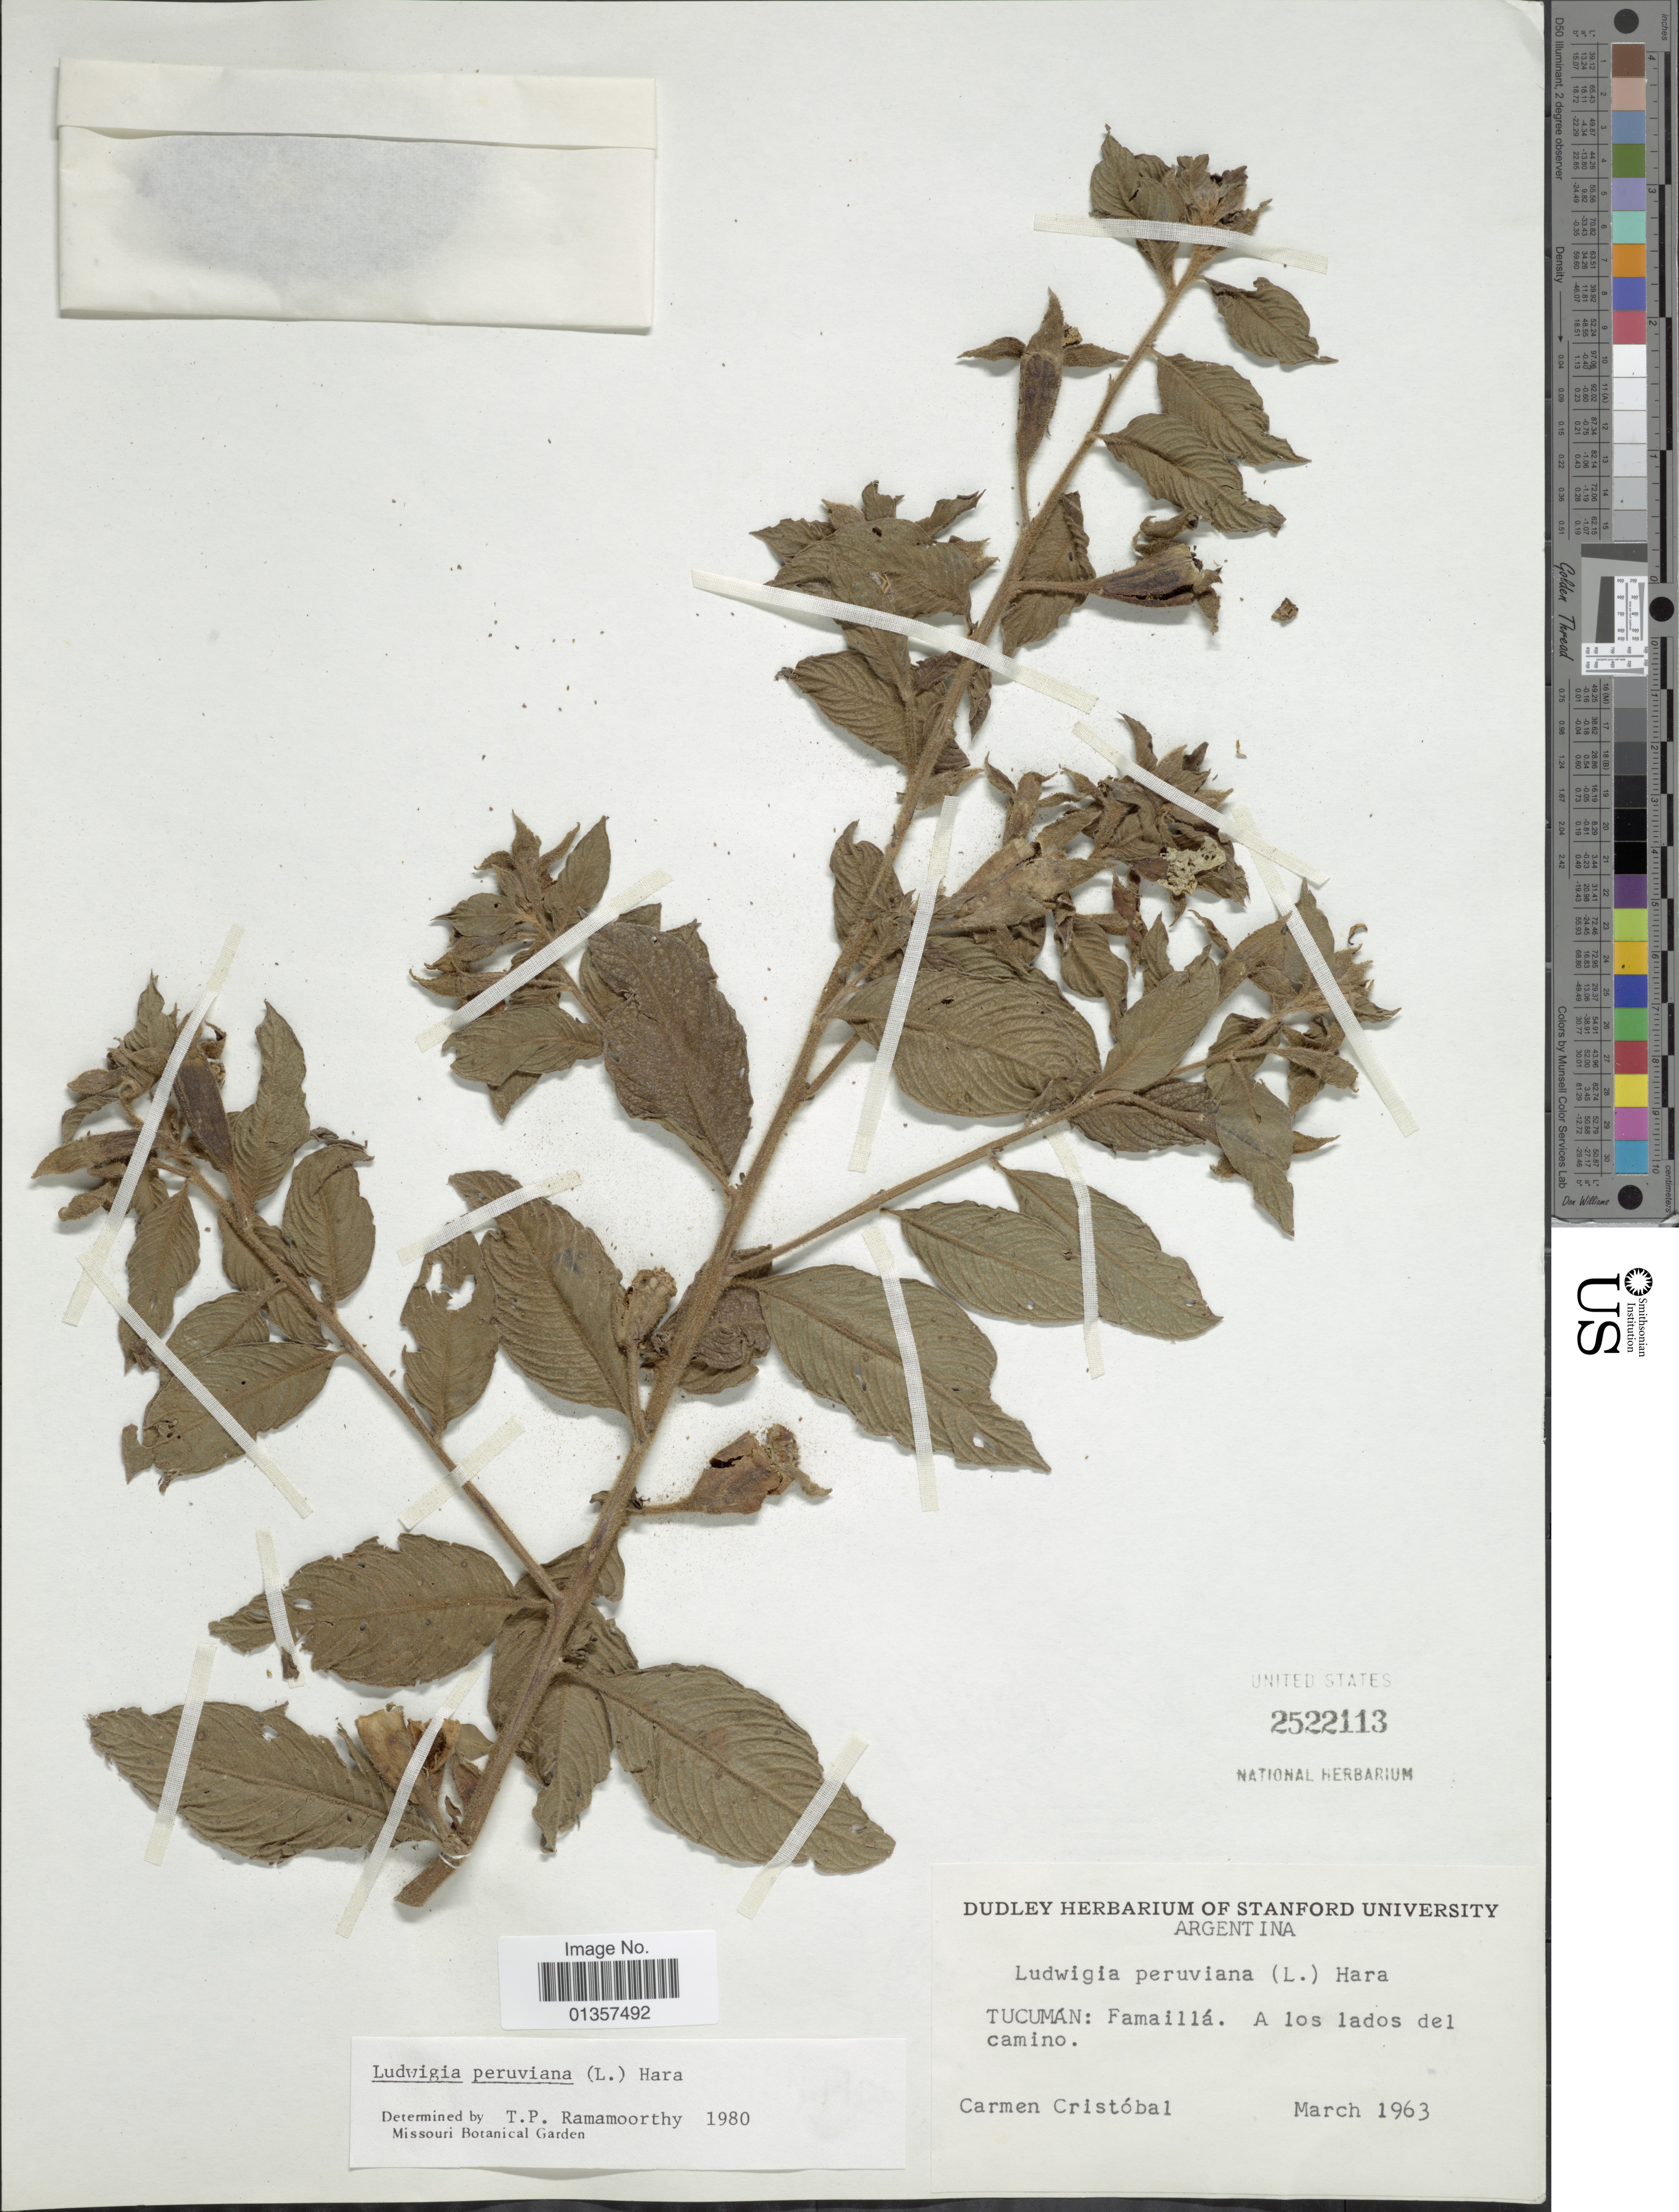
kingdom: Plantae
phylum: Tracheophyta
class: Magnoliopsida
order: Myrtales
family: Onagraceae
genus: Ludwigia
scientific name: Ludwigia peruviana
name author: (L.) H. Hara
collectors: C. L. Cristóbal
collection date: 1963-03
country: Argentina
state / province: Tucuman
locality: Famaillá. A los lados del camino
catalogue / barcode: US 2522113